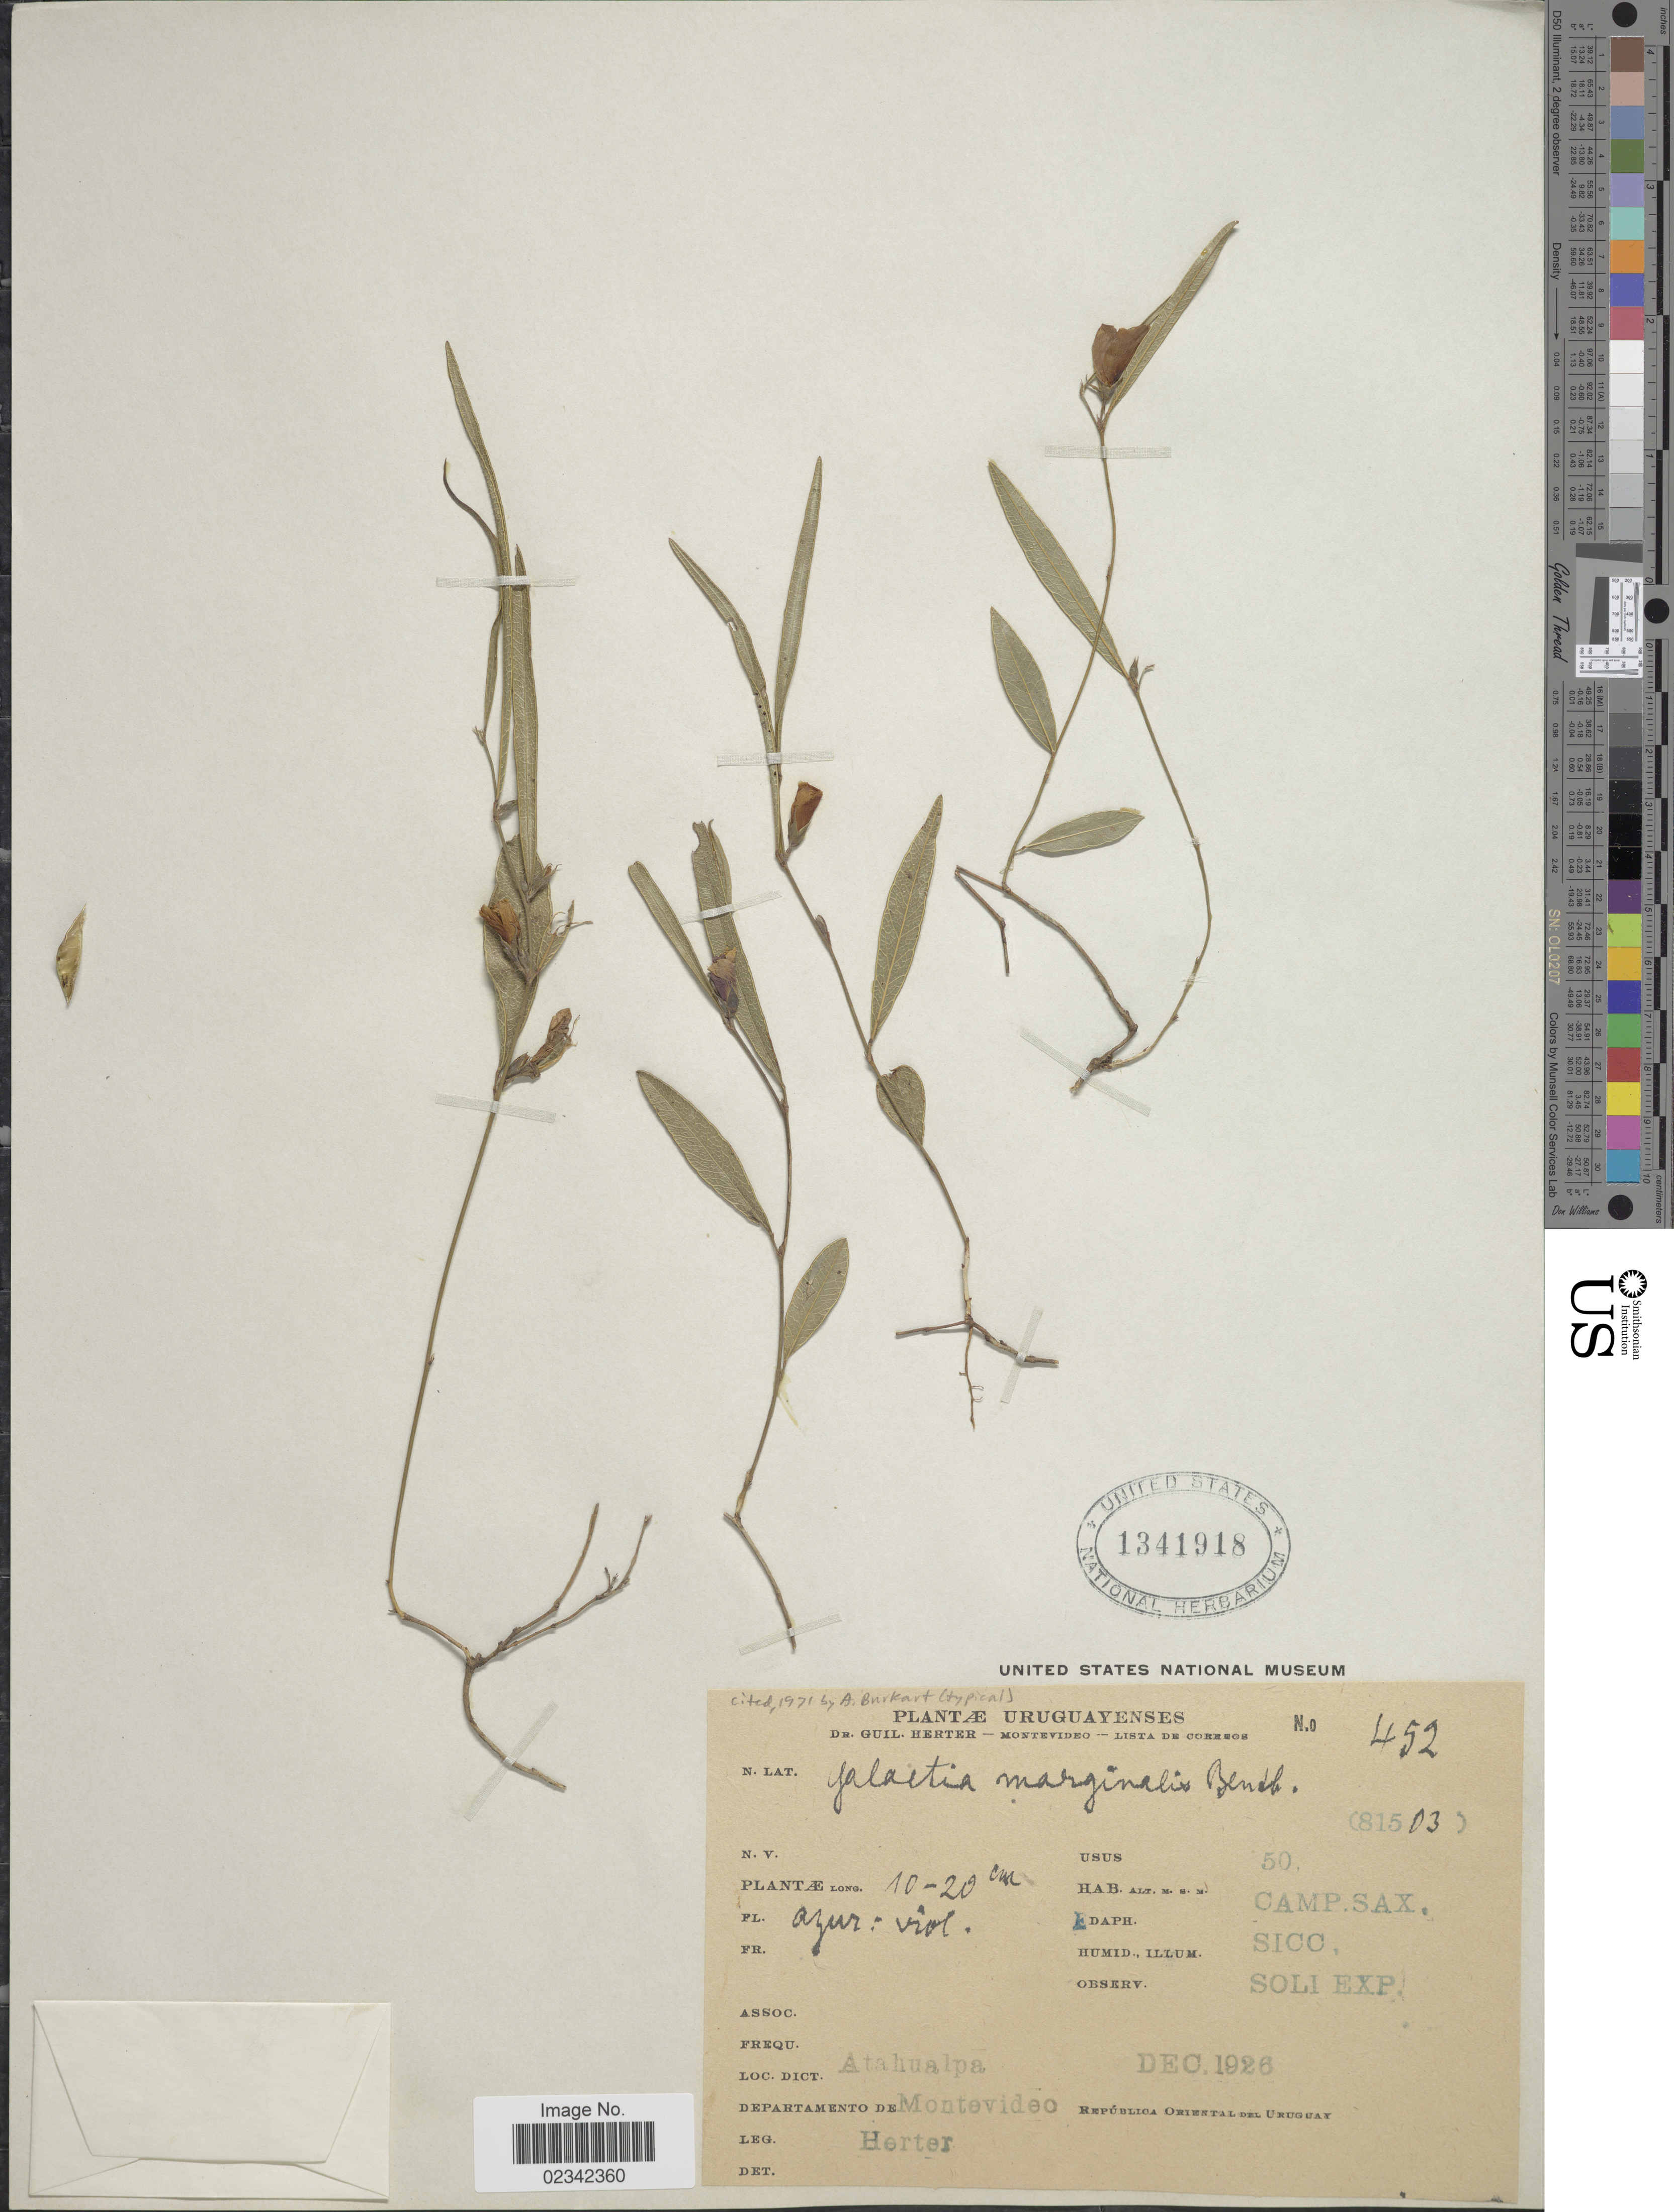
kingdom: Plantae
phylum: Tracheophyta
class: Magnoliopsida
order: Fabales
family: Fabaceae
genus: Nanogalactia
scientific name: Nanogalactia heterophylla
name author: (Gillies ex Hook. & Arn.) L.P. Queiroz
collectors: G. Herter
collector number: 452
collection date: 1926-12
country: Uruguay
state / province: Montevideo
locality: Atahualpa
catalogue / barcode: US 1341918